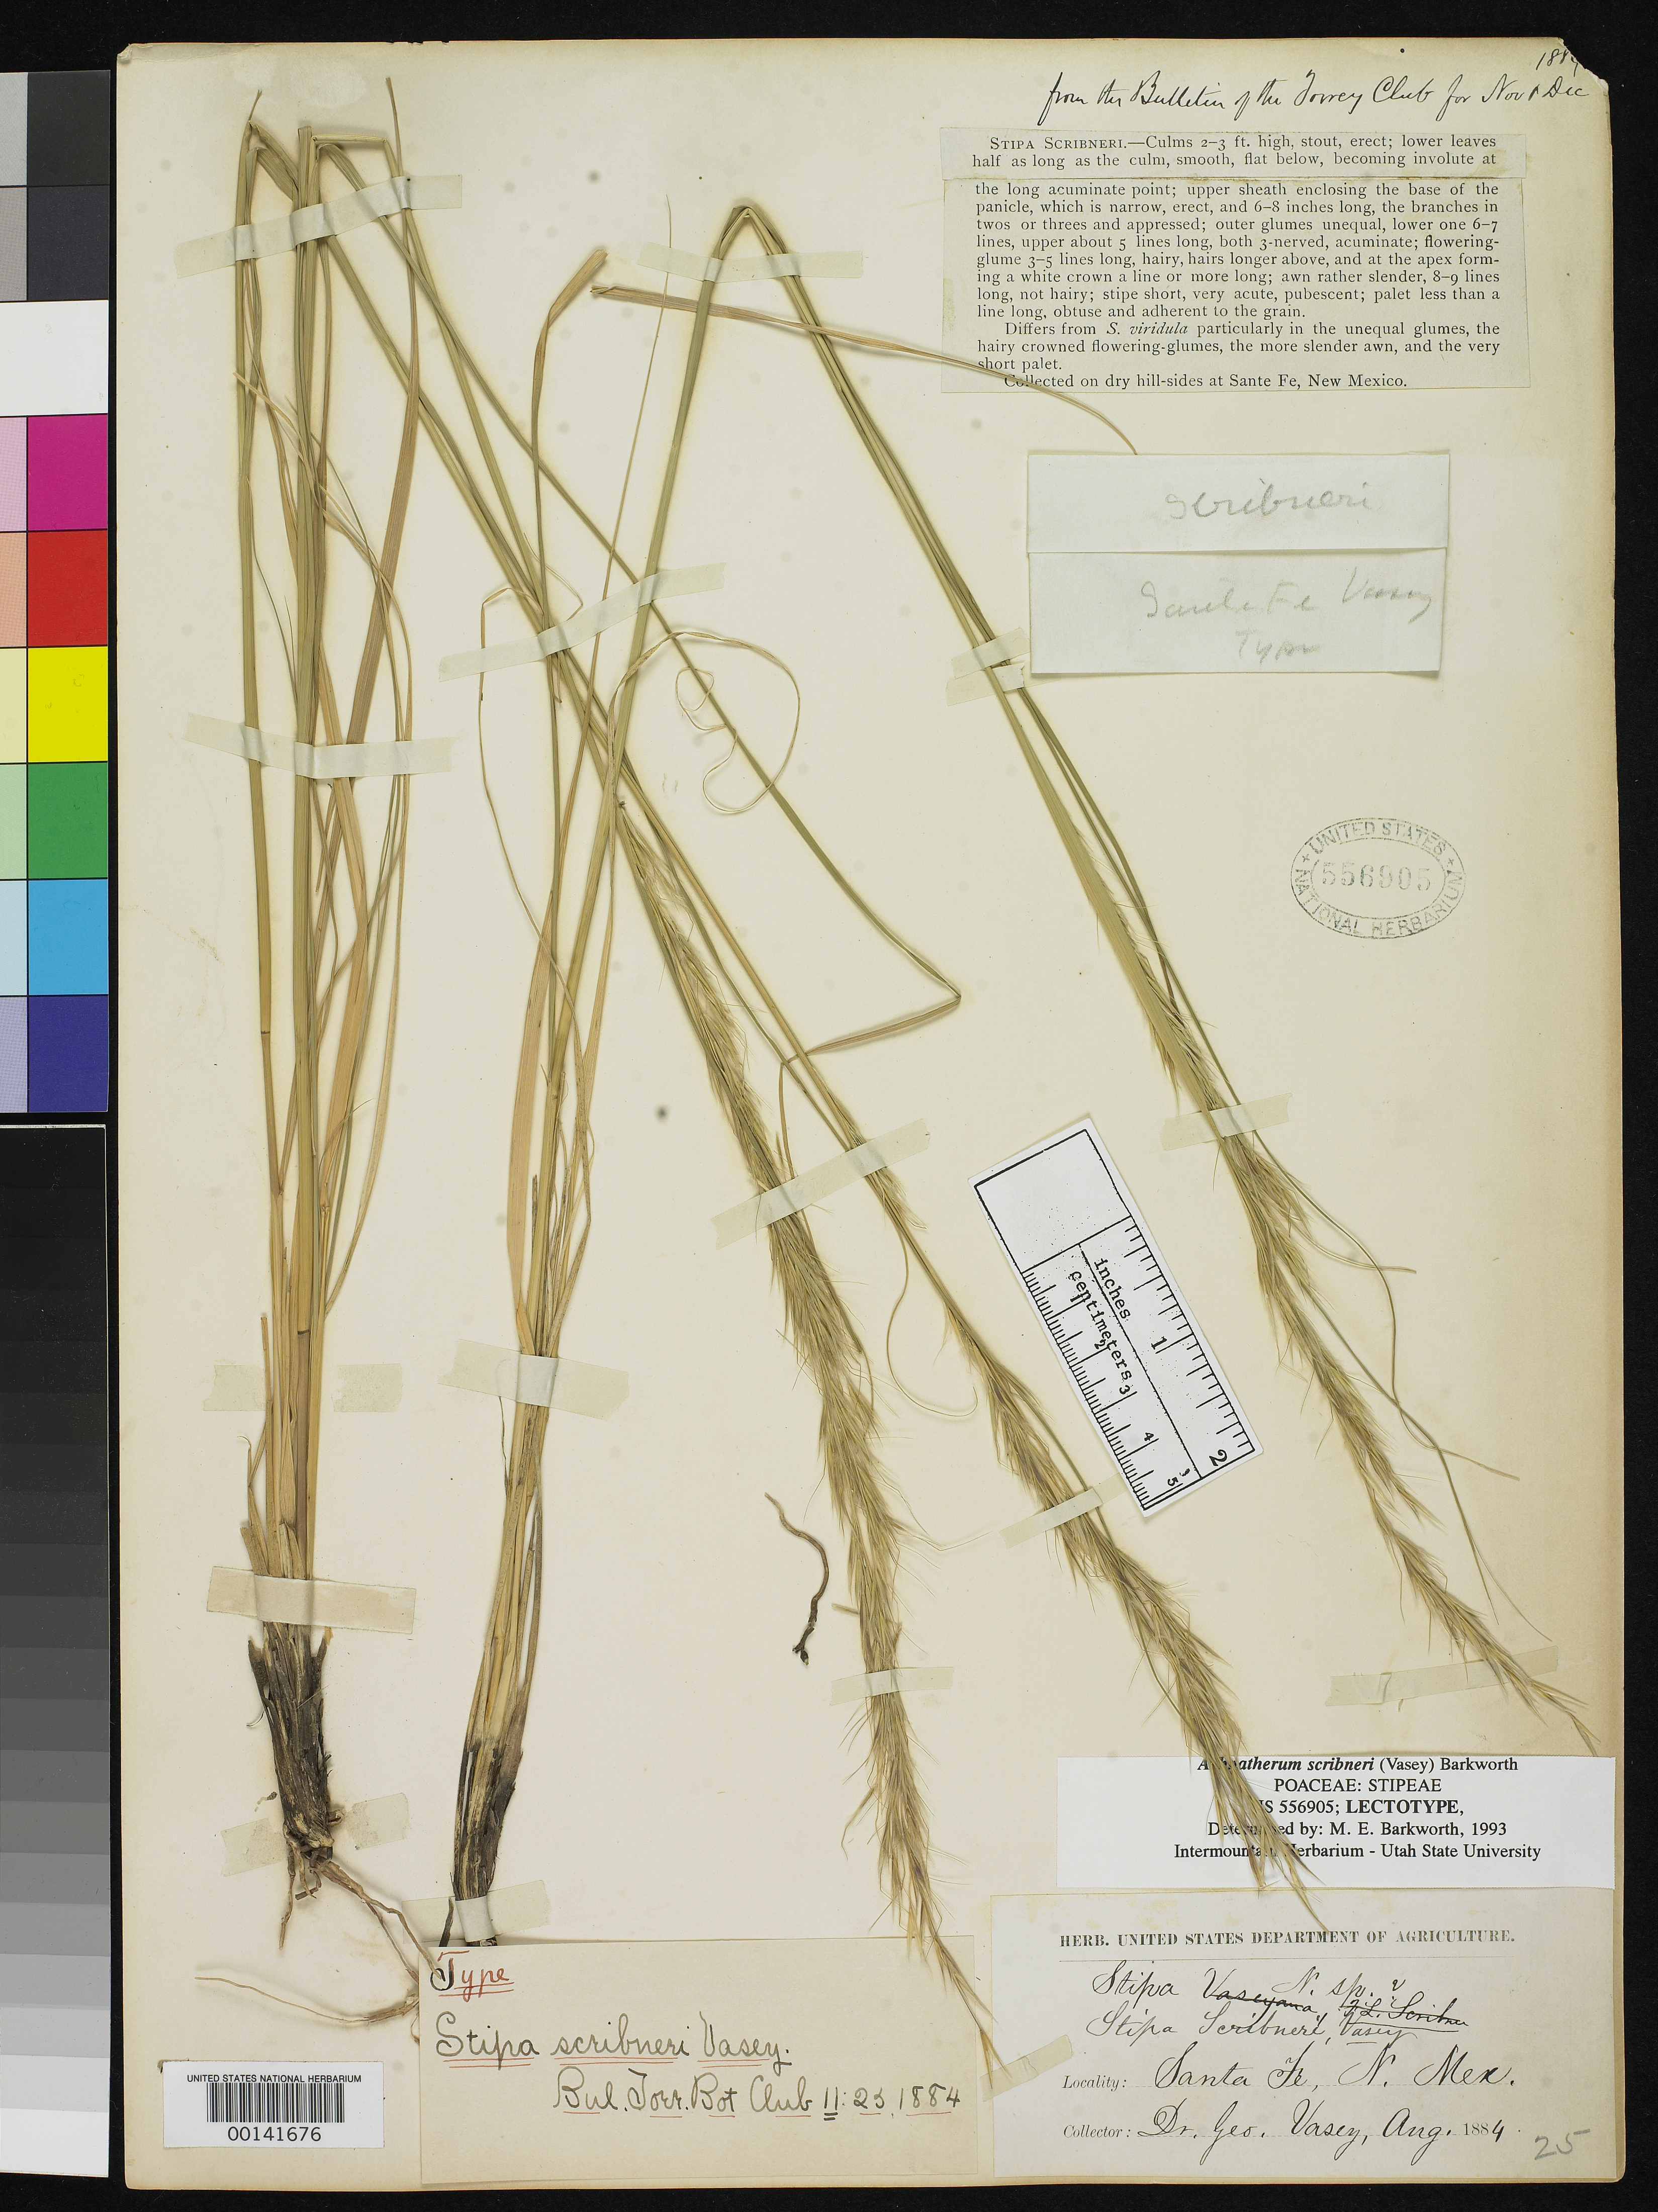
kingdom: Plantae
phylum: Tracheophyta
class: Liliopsida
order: Poales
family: Poaceae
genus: Stipa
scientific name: Stipa scribneri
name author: Vasey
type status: Holotype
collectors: G. R. Vasey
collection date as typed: Aug 1884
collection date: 1884-08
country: United States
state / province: New Mexico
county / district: Santa Fe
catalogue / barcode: US 556905